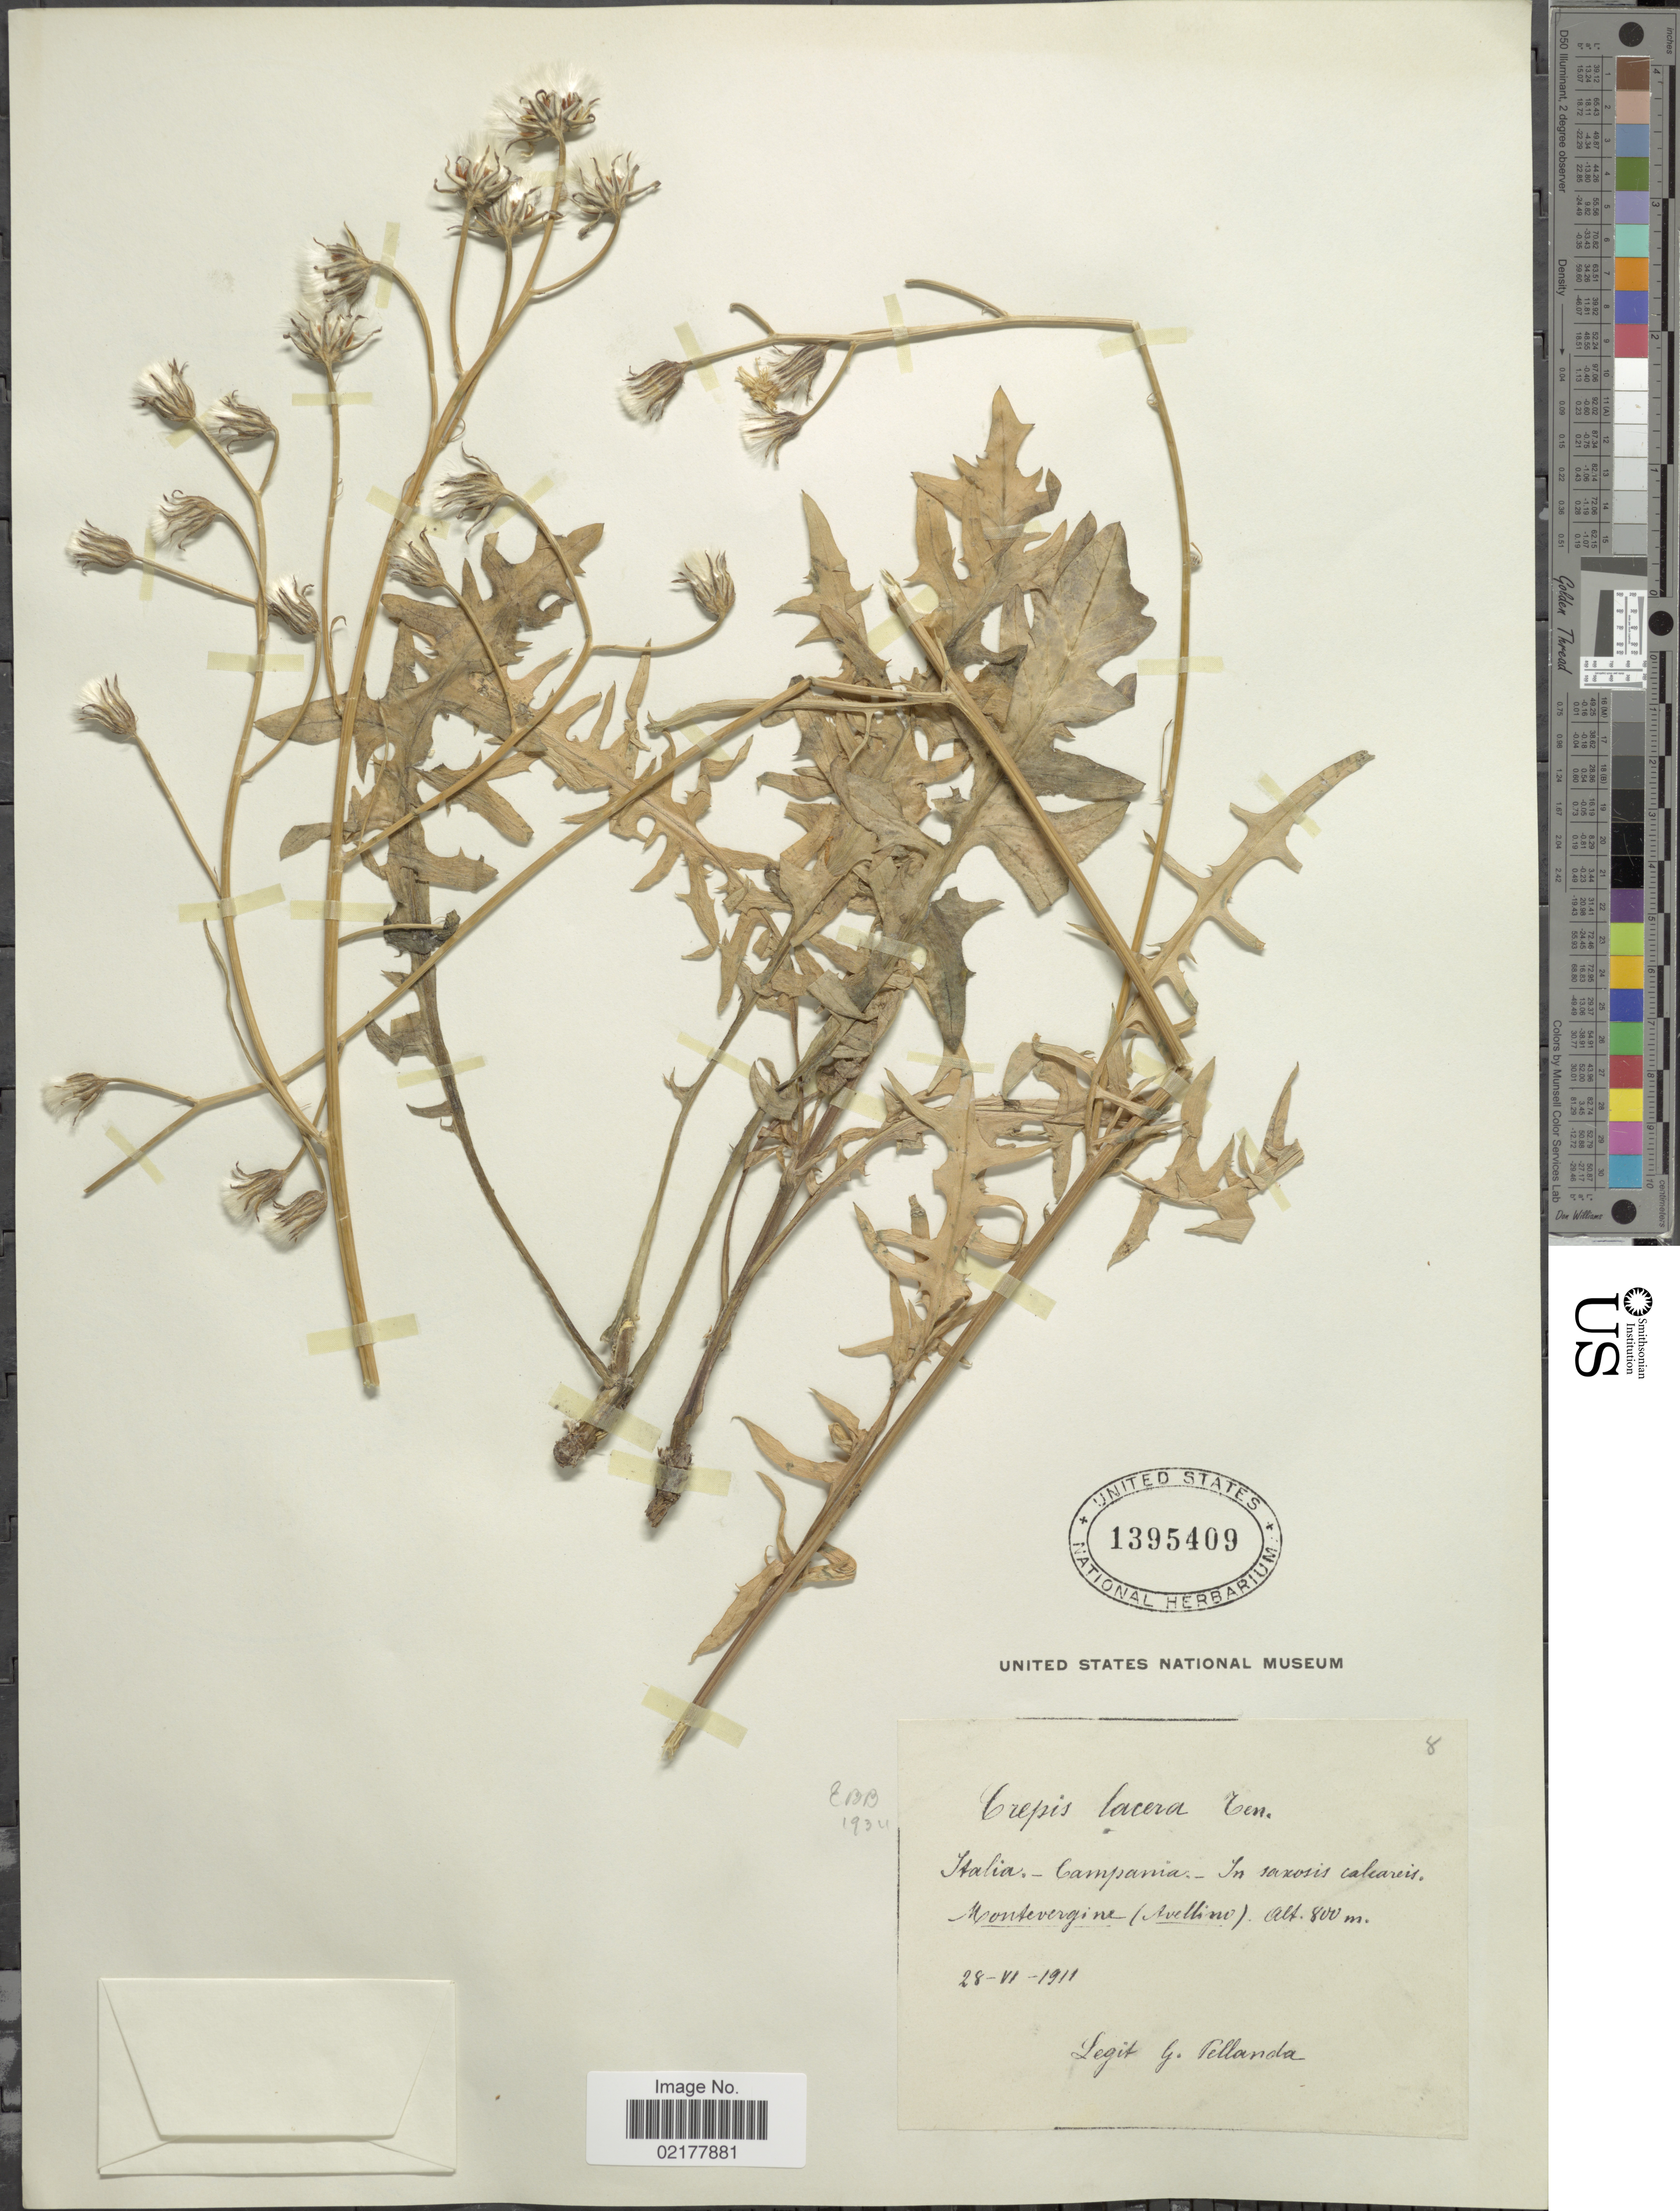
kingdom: Plantae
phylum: Tracheophyta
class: Magnoliopsida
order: Asterales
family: Asteraceae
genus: Crepis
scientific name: Crepis lacera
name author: Ten.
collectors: G. Pellanda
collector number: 8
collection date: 1911-06-28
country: Italy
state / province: Campania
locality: Montevergine (Avellino)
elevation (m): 800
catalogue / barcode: US 1395409